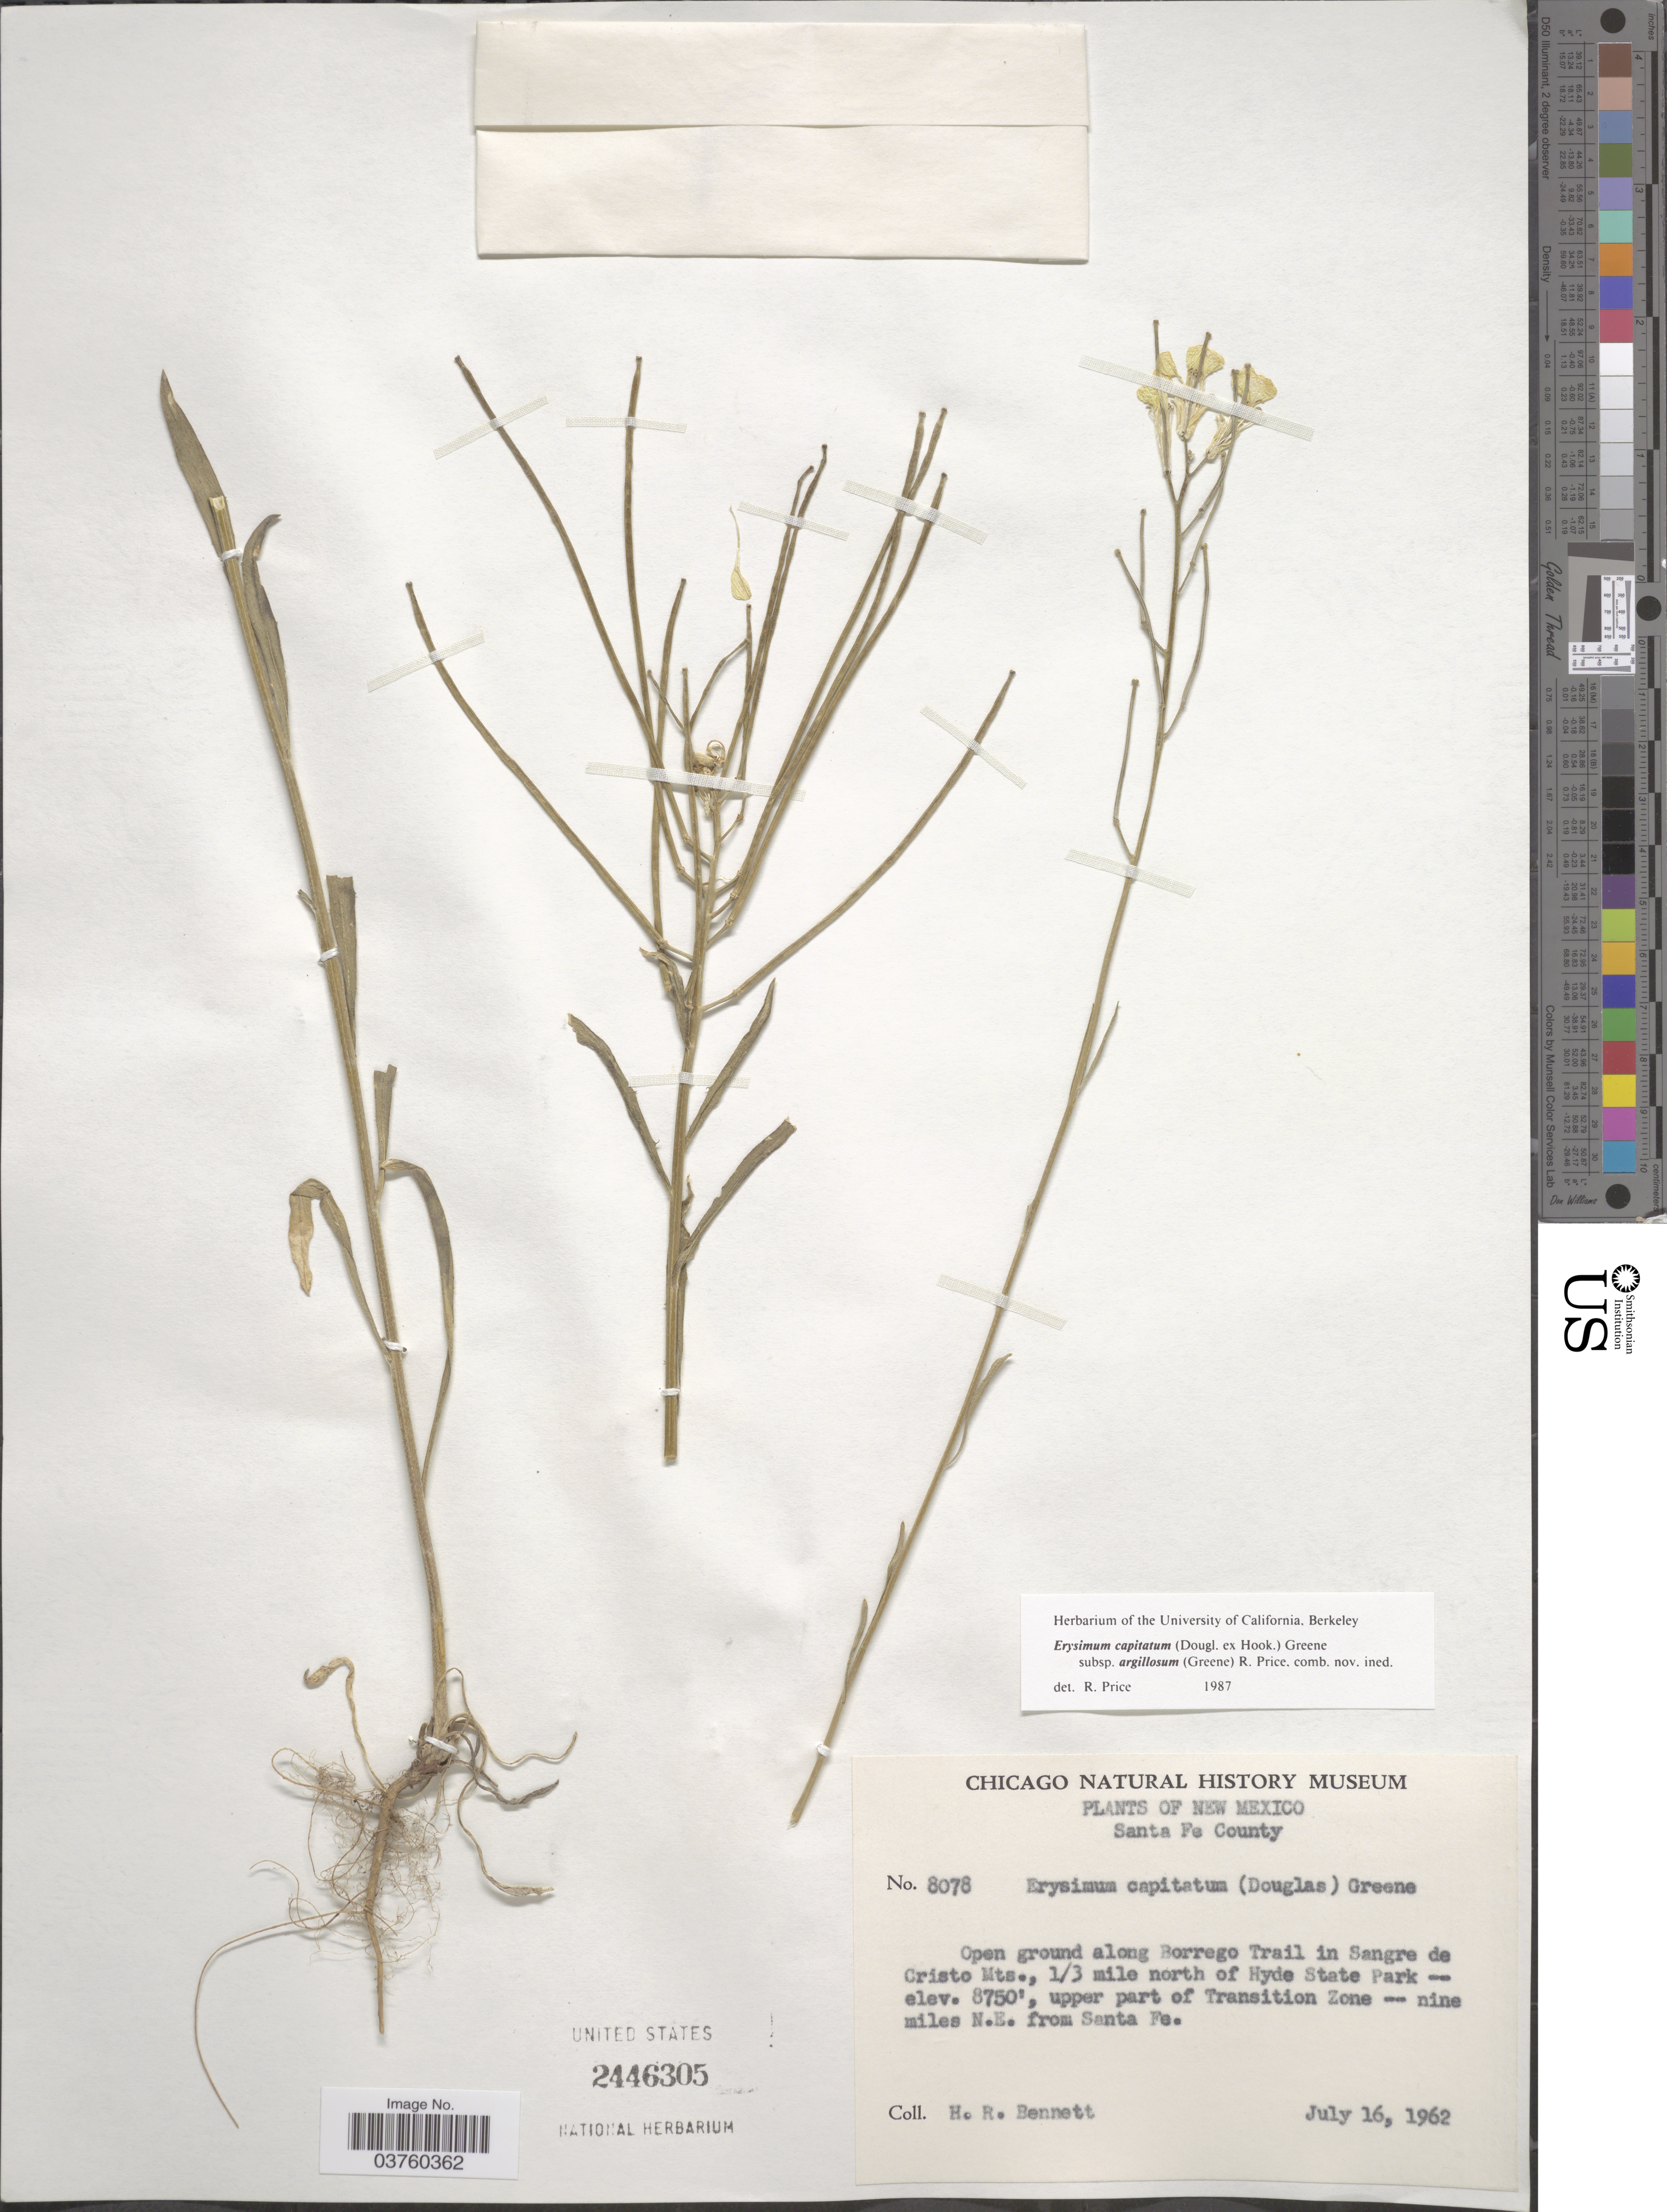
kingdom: Plantae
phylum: Tracheophyta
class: Magnoliopsida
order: Brassicales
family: Brassicaceae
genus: Erysimum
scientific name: Erysimum capitatum var. argillosum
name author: (Greene) R.J. Davis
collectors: H. R. Bennett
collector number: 8078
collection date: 1962-07-16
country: United States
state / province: New Mexico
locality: Santa Fe County. Open ground along Borrego Trail in Sangre de Cristo Mts., ⅓ mile north of Hyde State Park. Upper part of Transition Zone- nine miles N.E. from Santa Fe.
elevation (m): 2667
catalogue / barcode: US 2446305